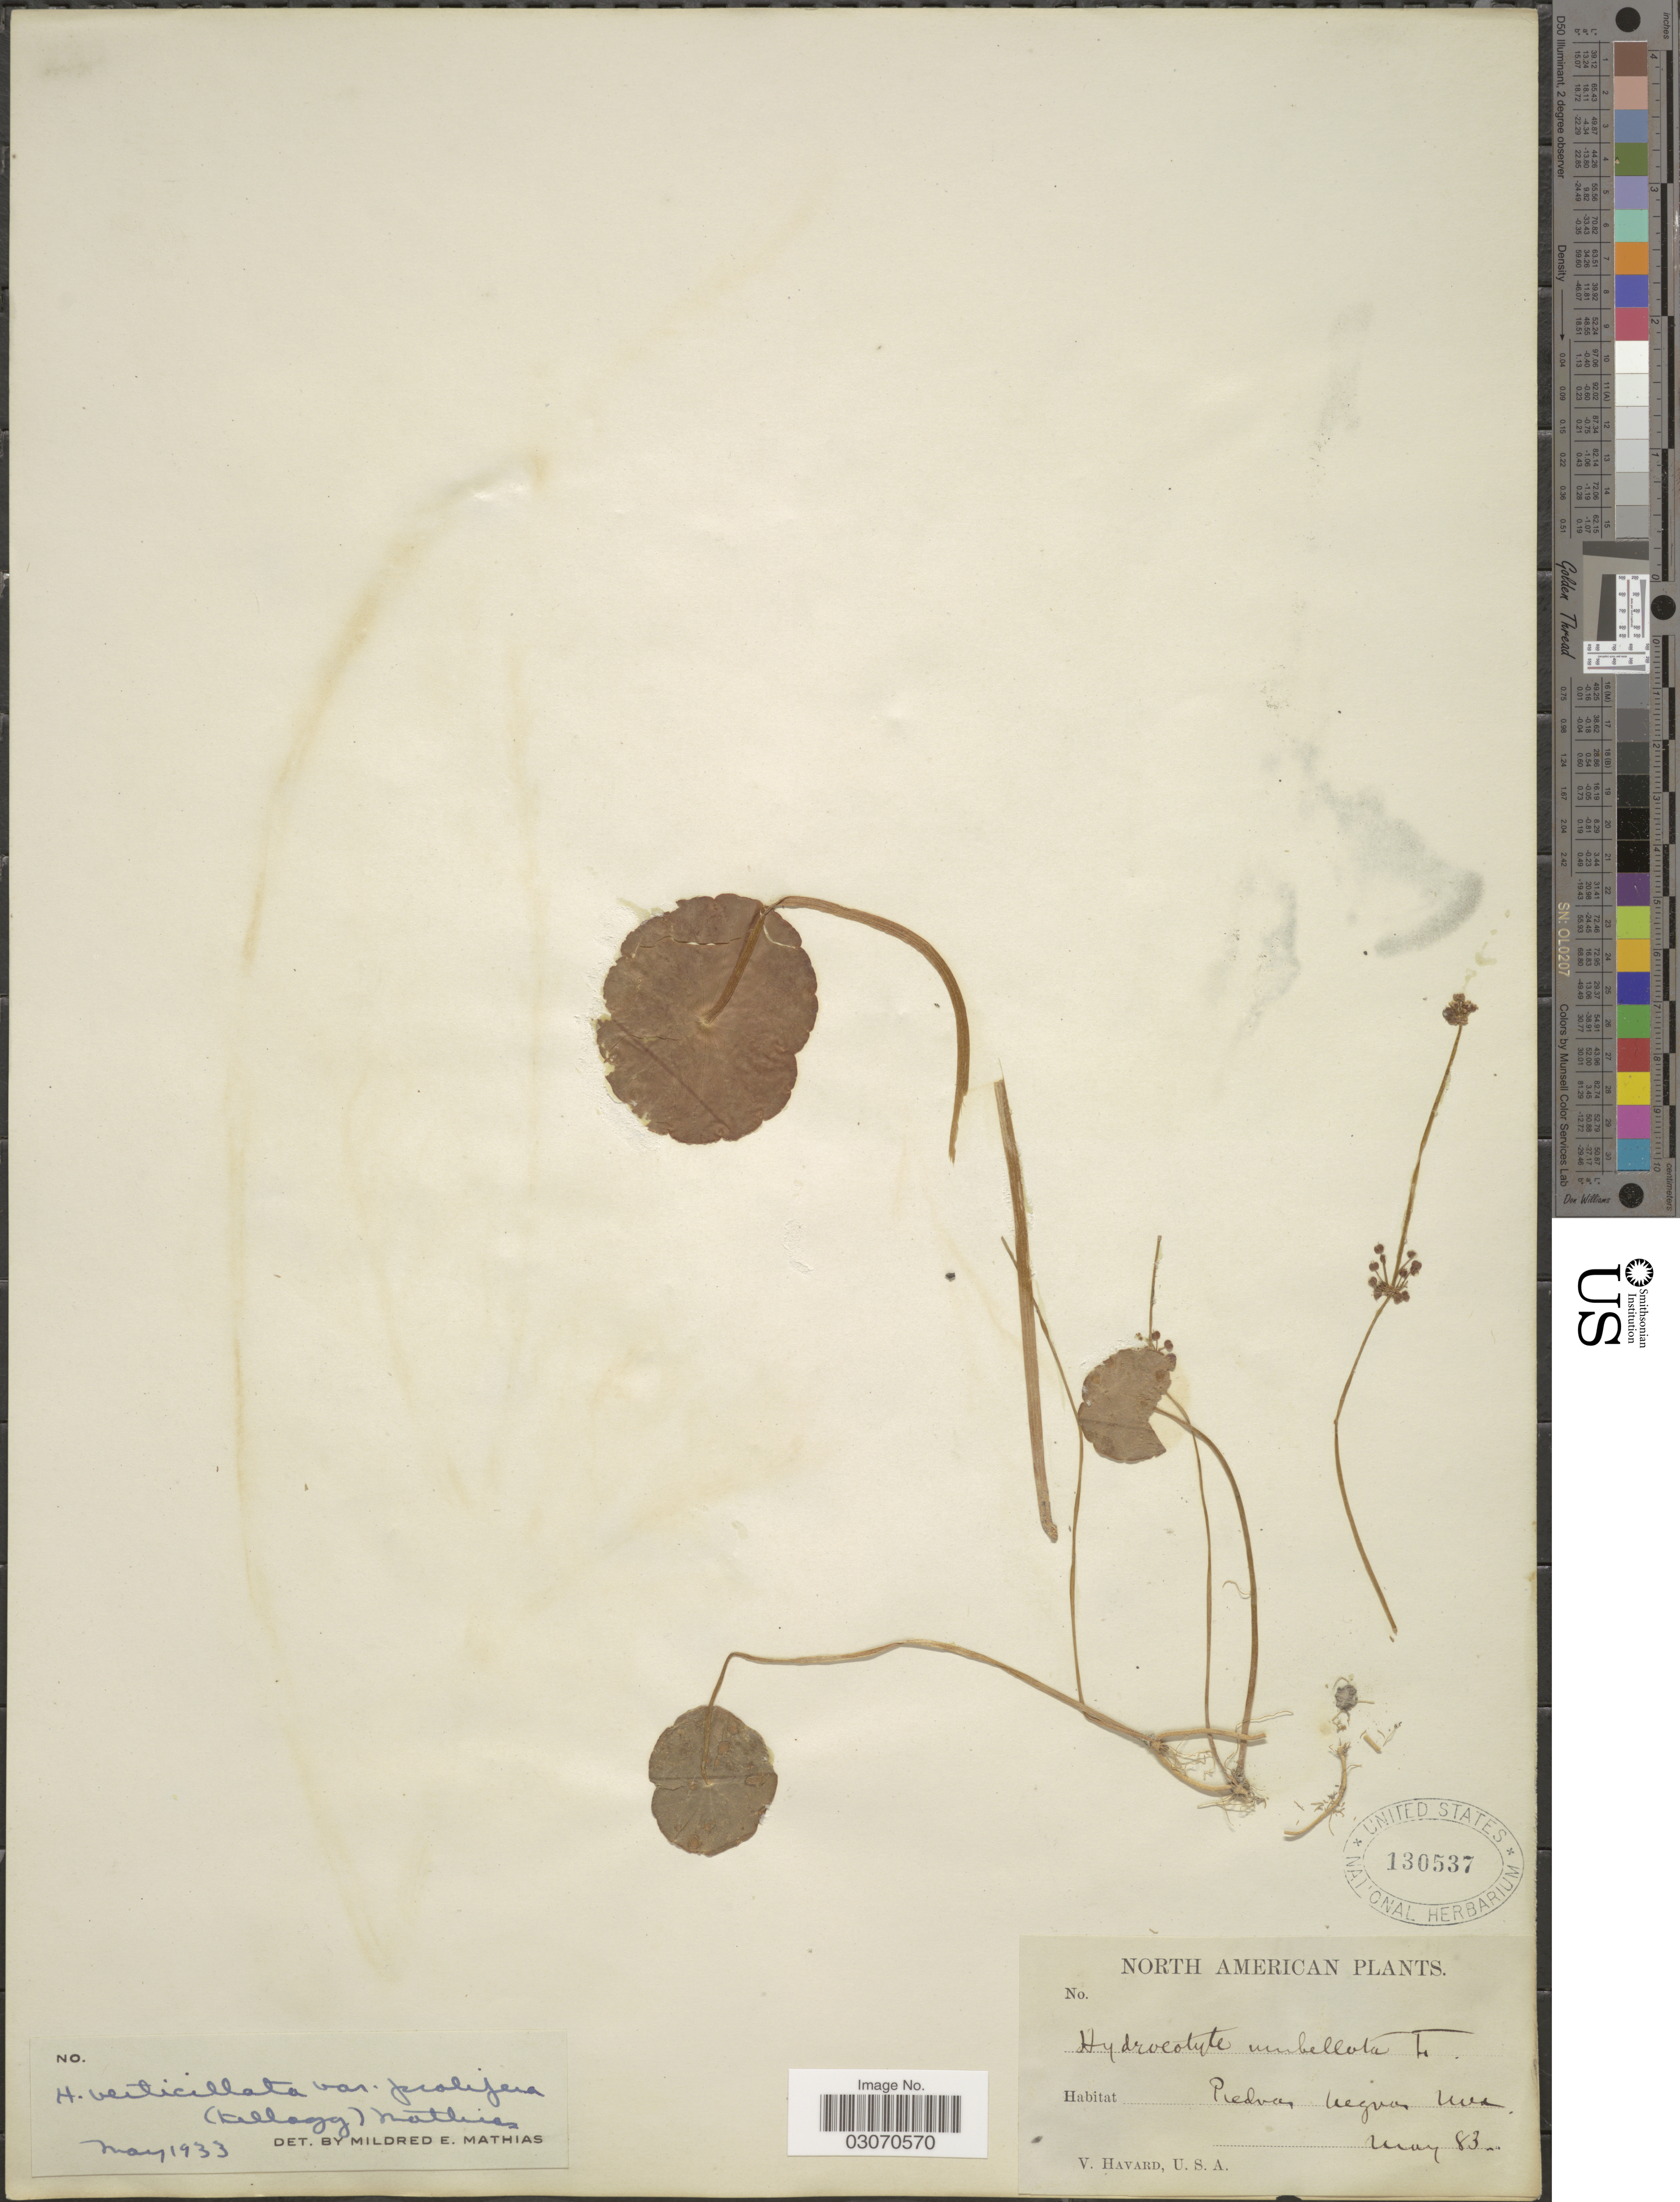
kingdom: Plantae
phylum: Tracheophyta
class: Magnoliopsida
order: Apiales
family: Araliaceae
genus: Hydrocotyle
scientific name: Hydrocotyle verticillata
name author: Thunb.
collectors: V. Havard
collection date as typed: Transcribed d/m/y: /5/83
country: United States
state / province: Texas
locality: North American, Piedras negras.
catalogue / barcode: US 130537